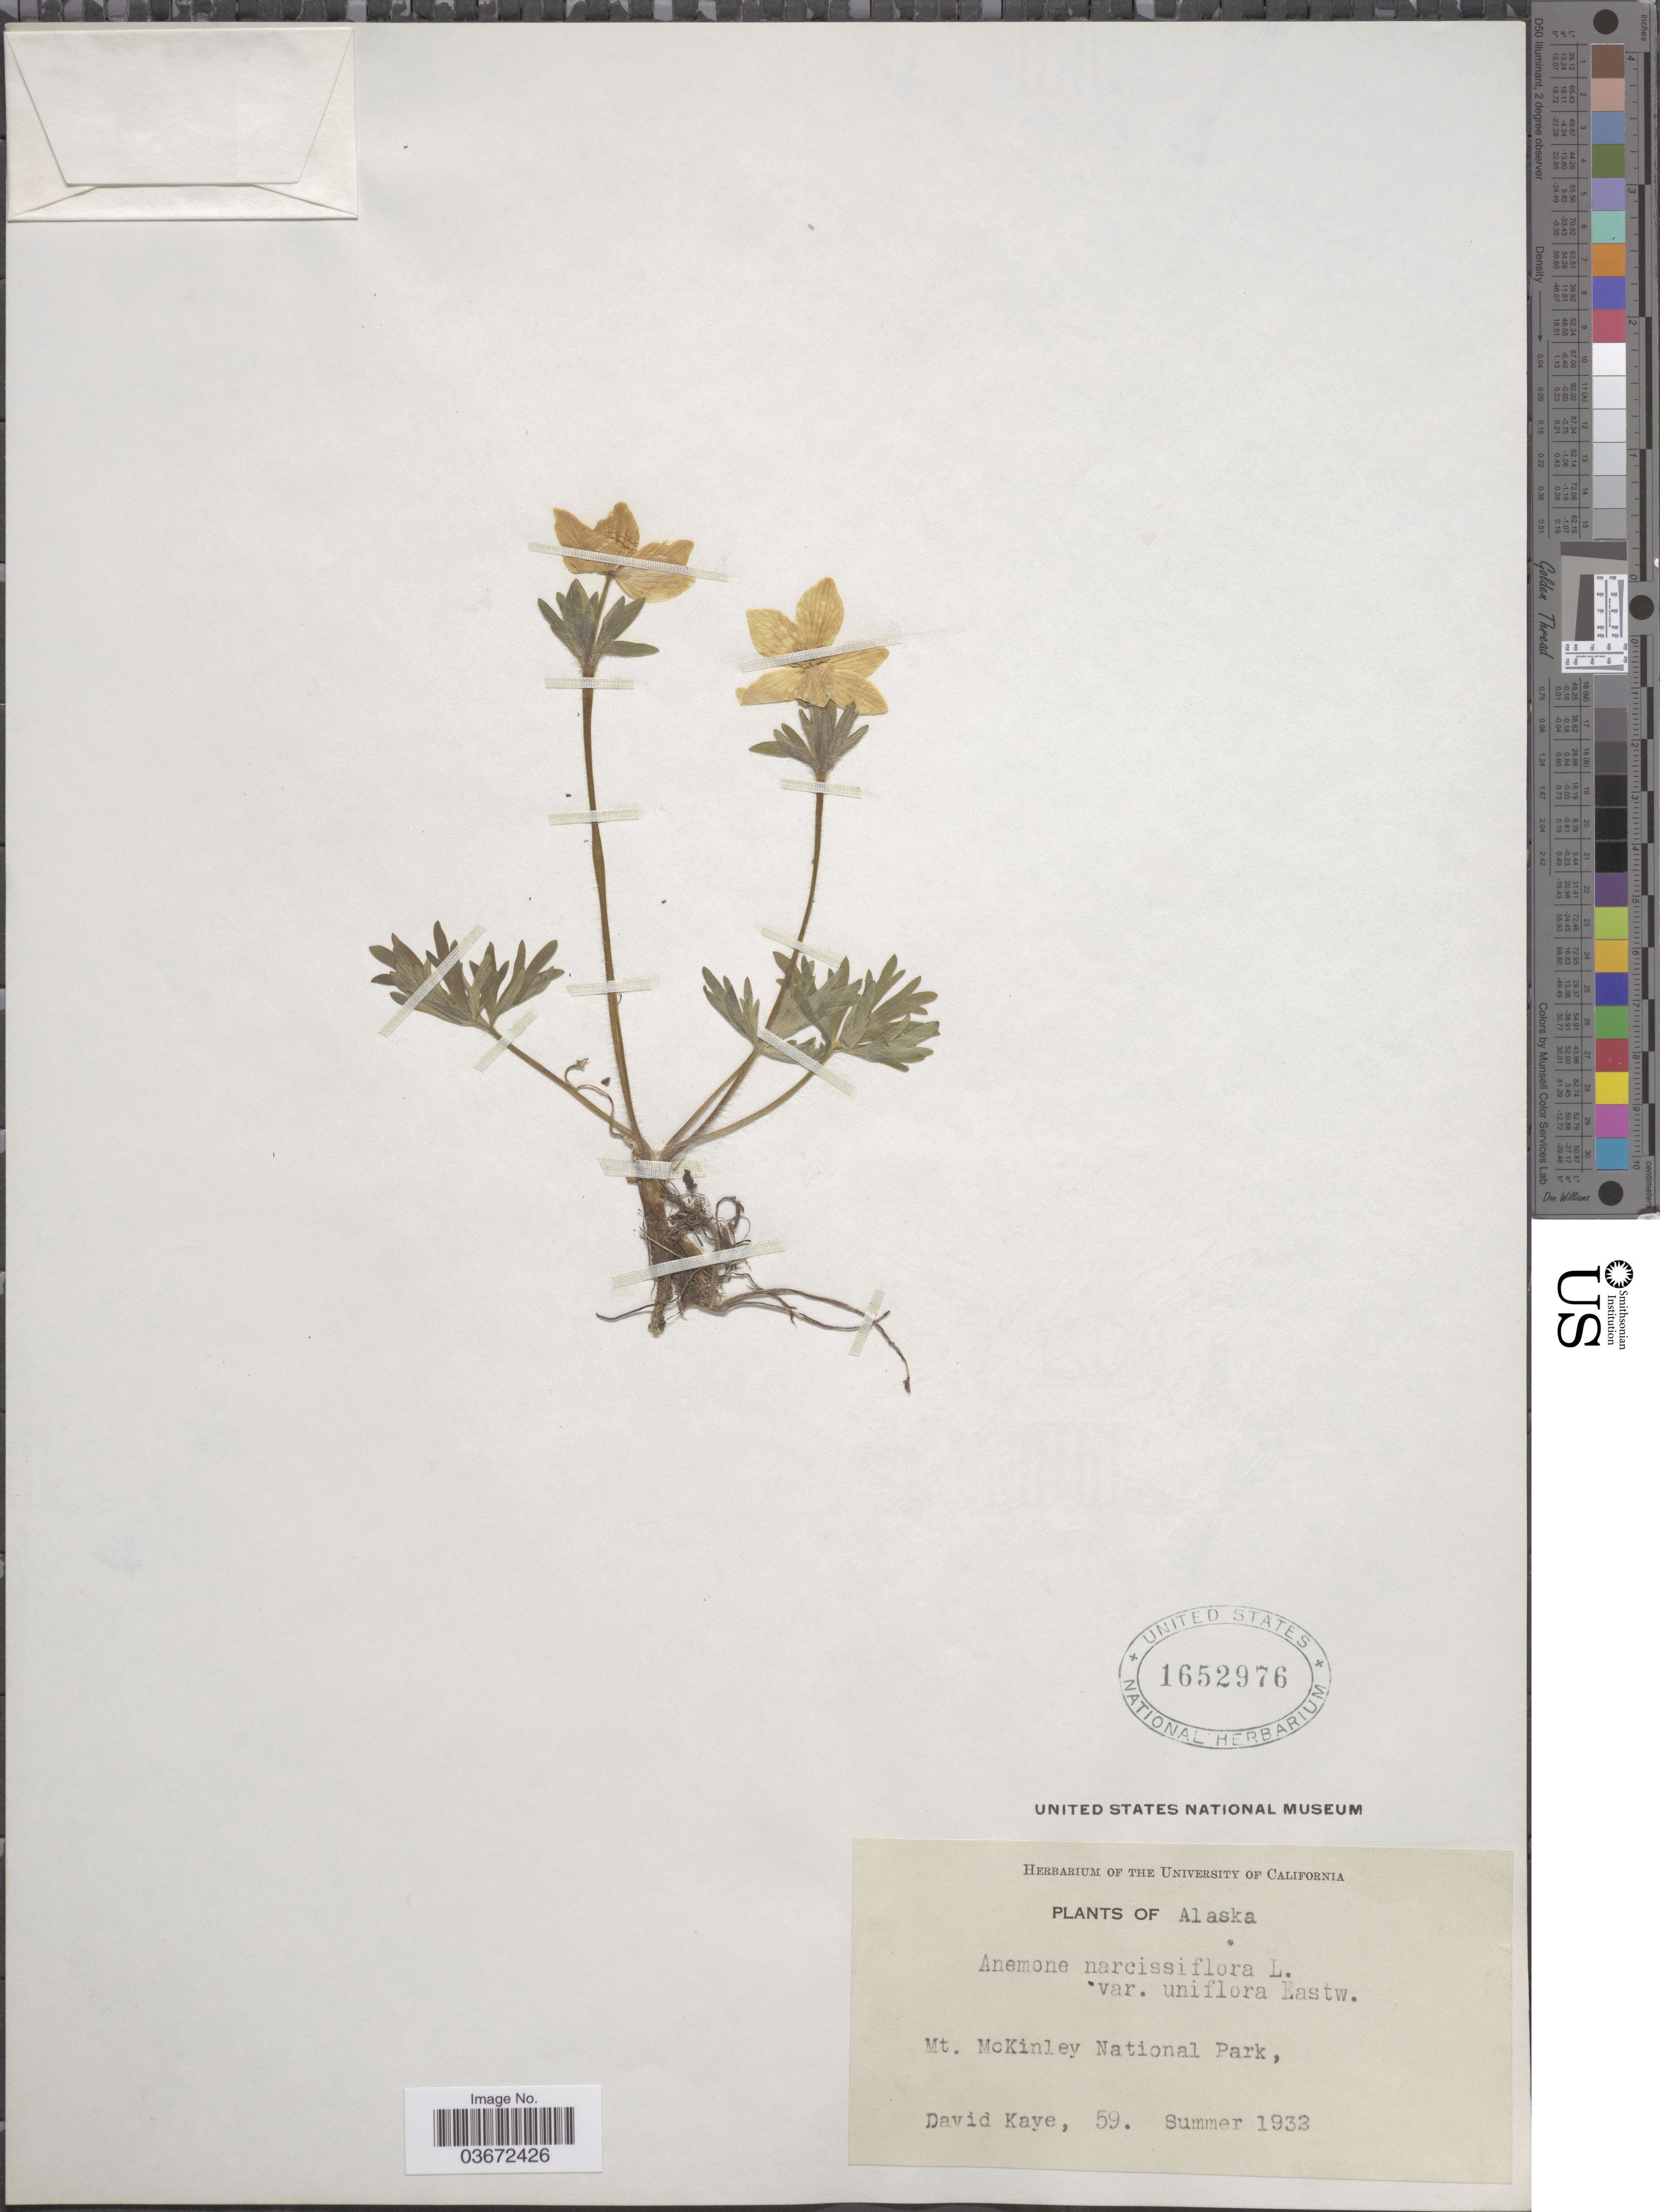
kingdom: Plantae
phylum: Tracheophyta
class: Magnoliopsida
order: Ranunculales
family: Ranunculaceae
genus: Anemone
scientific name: Anemone narcissiflora var. uniflora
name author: Eastw.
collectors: D. Kaye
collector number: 59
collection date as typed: Summer 1932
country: United States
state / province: Alaska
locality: Mt. McKinley National Park.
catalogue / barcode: US 1652976